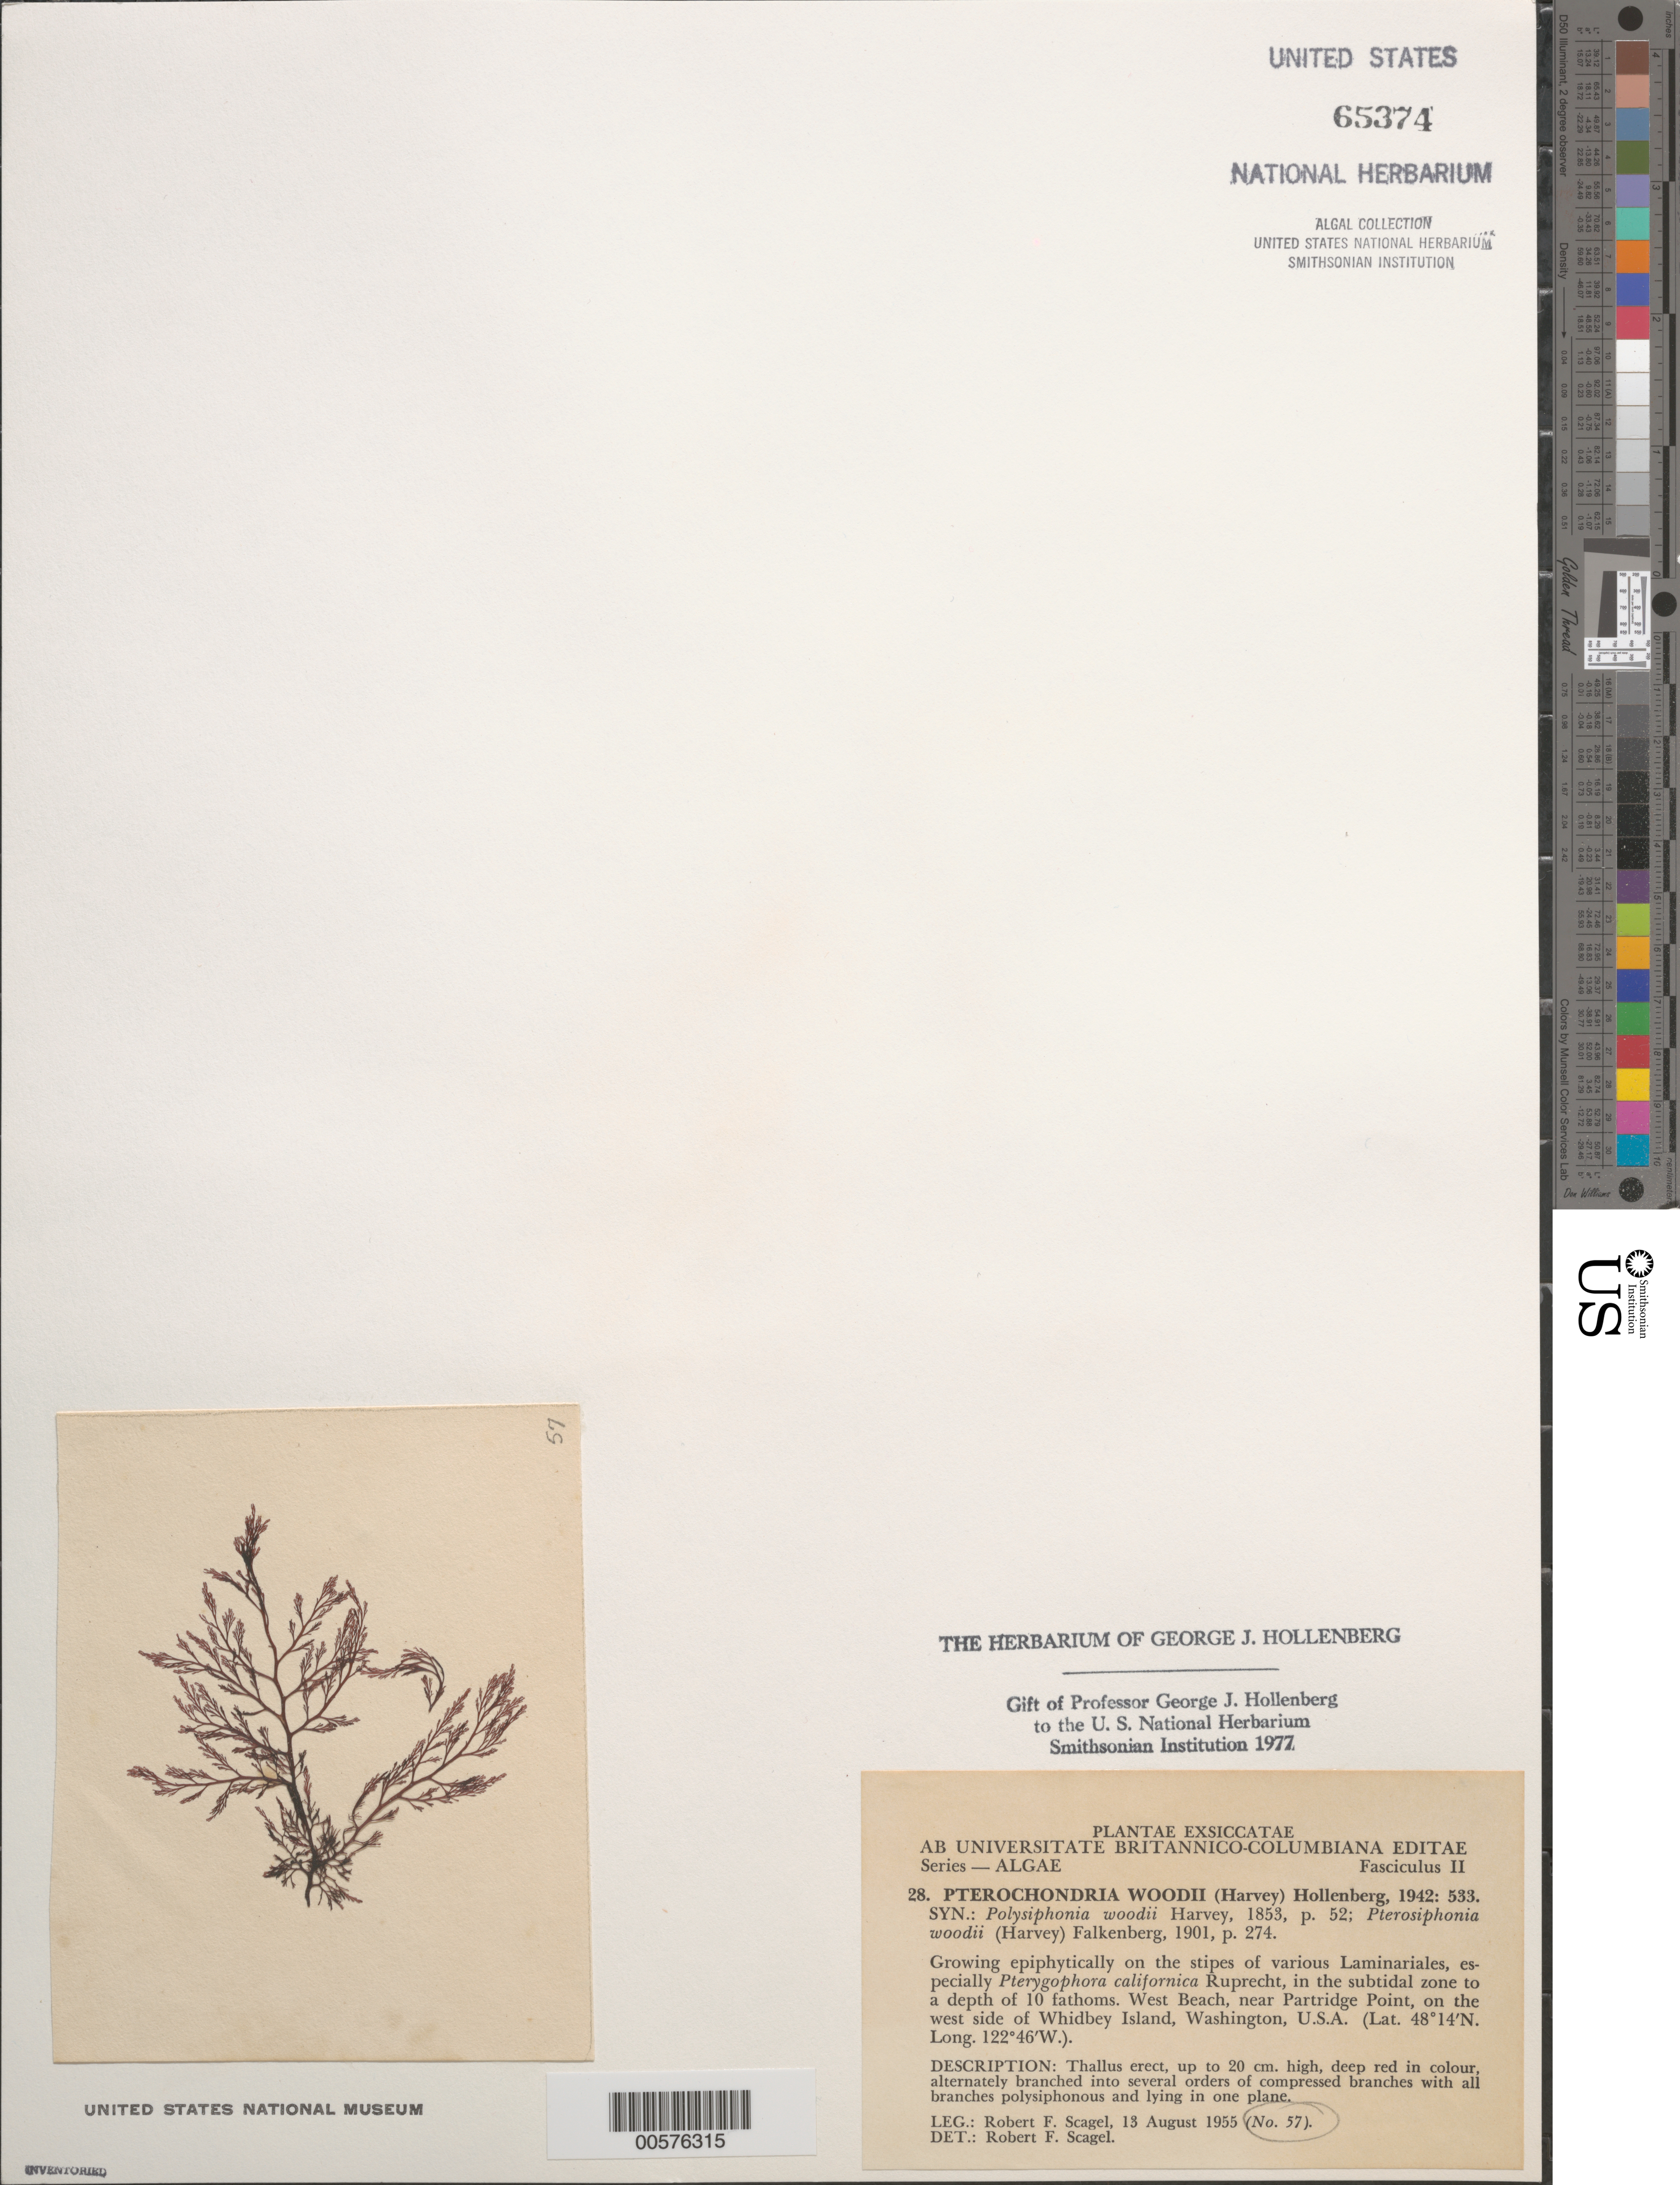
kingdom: Plantae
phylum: Rhodophyta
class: Florideophyceae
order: Ceramiales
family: Rhodomelaceae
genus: Pterochondria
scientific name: Pterochondria woodii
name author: (Harv.) Hollenb.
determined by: Scagel, R. F.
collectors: R. F. Scagel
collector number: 57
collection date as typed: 13 Aug 1955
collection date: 1955-08-13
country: United States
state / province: Washington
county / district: Island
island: Whidbey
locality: West Beach, near Partridge Point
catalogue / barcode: US 65374